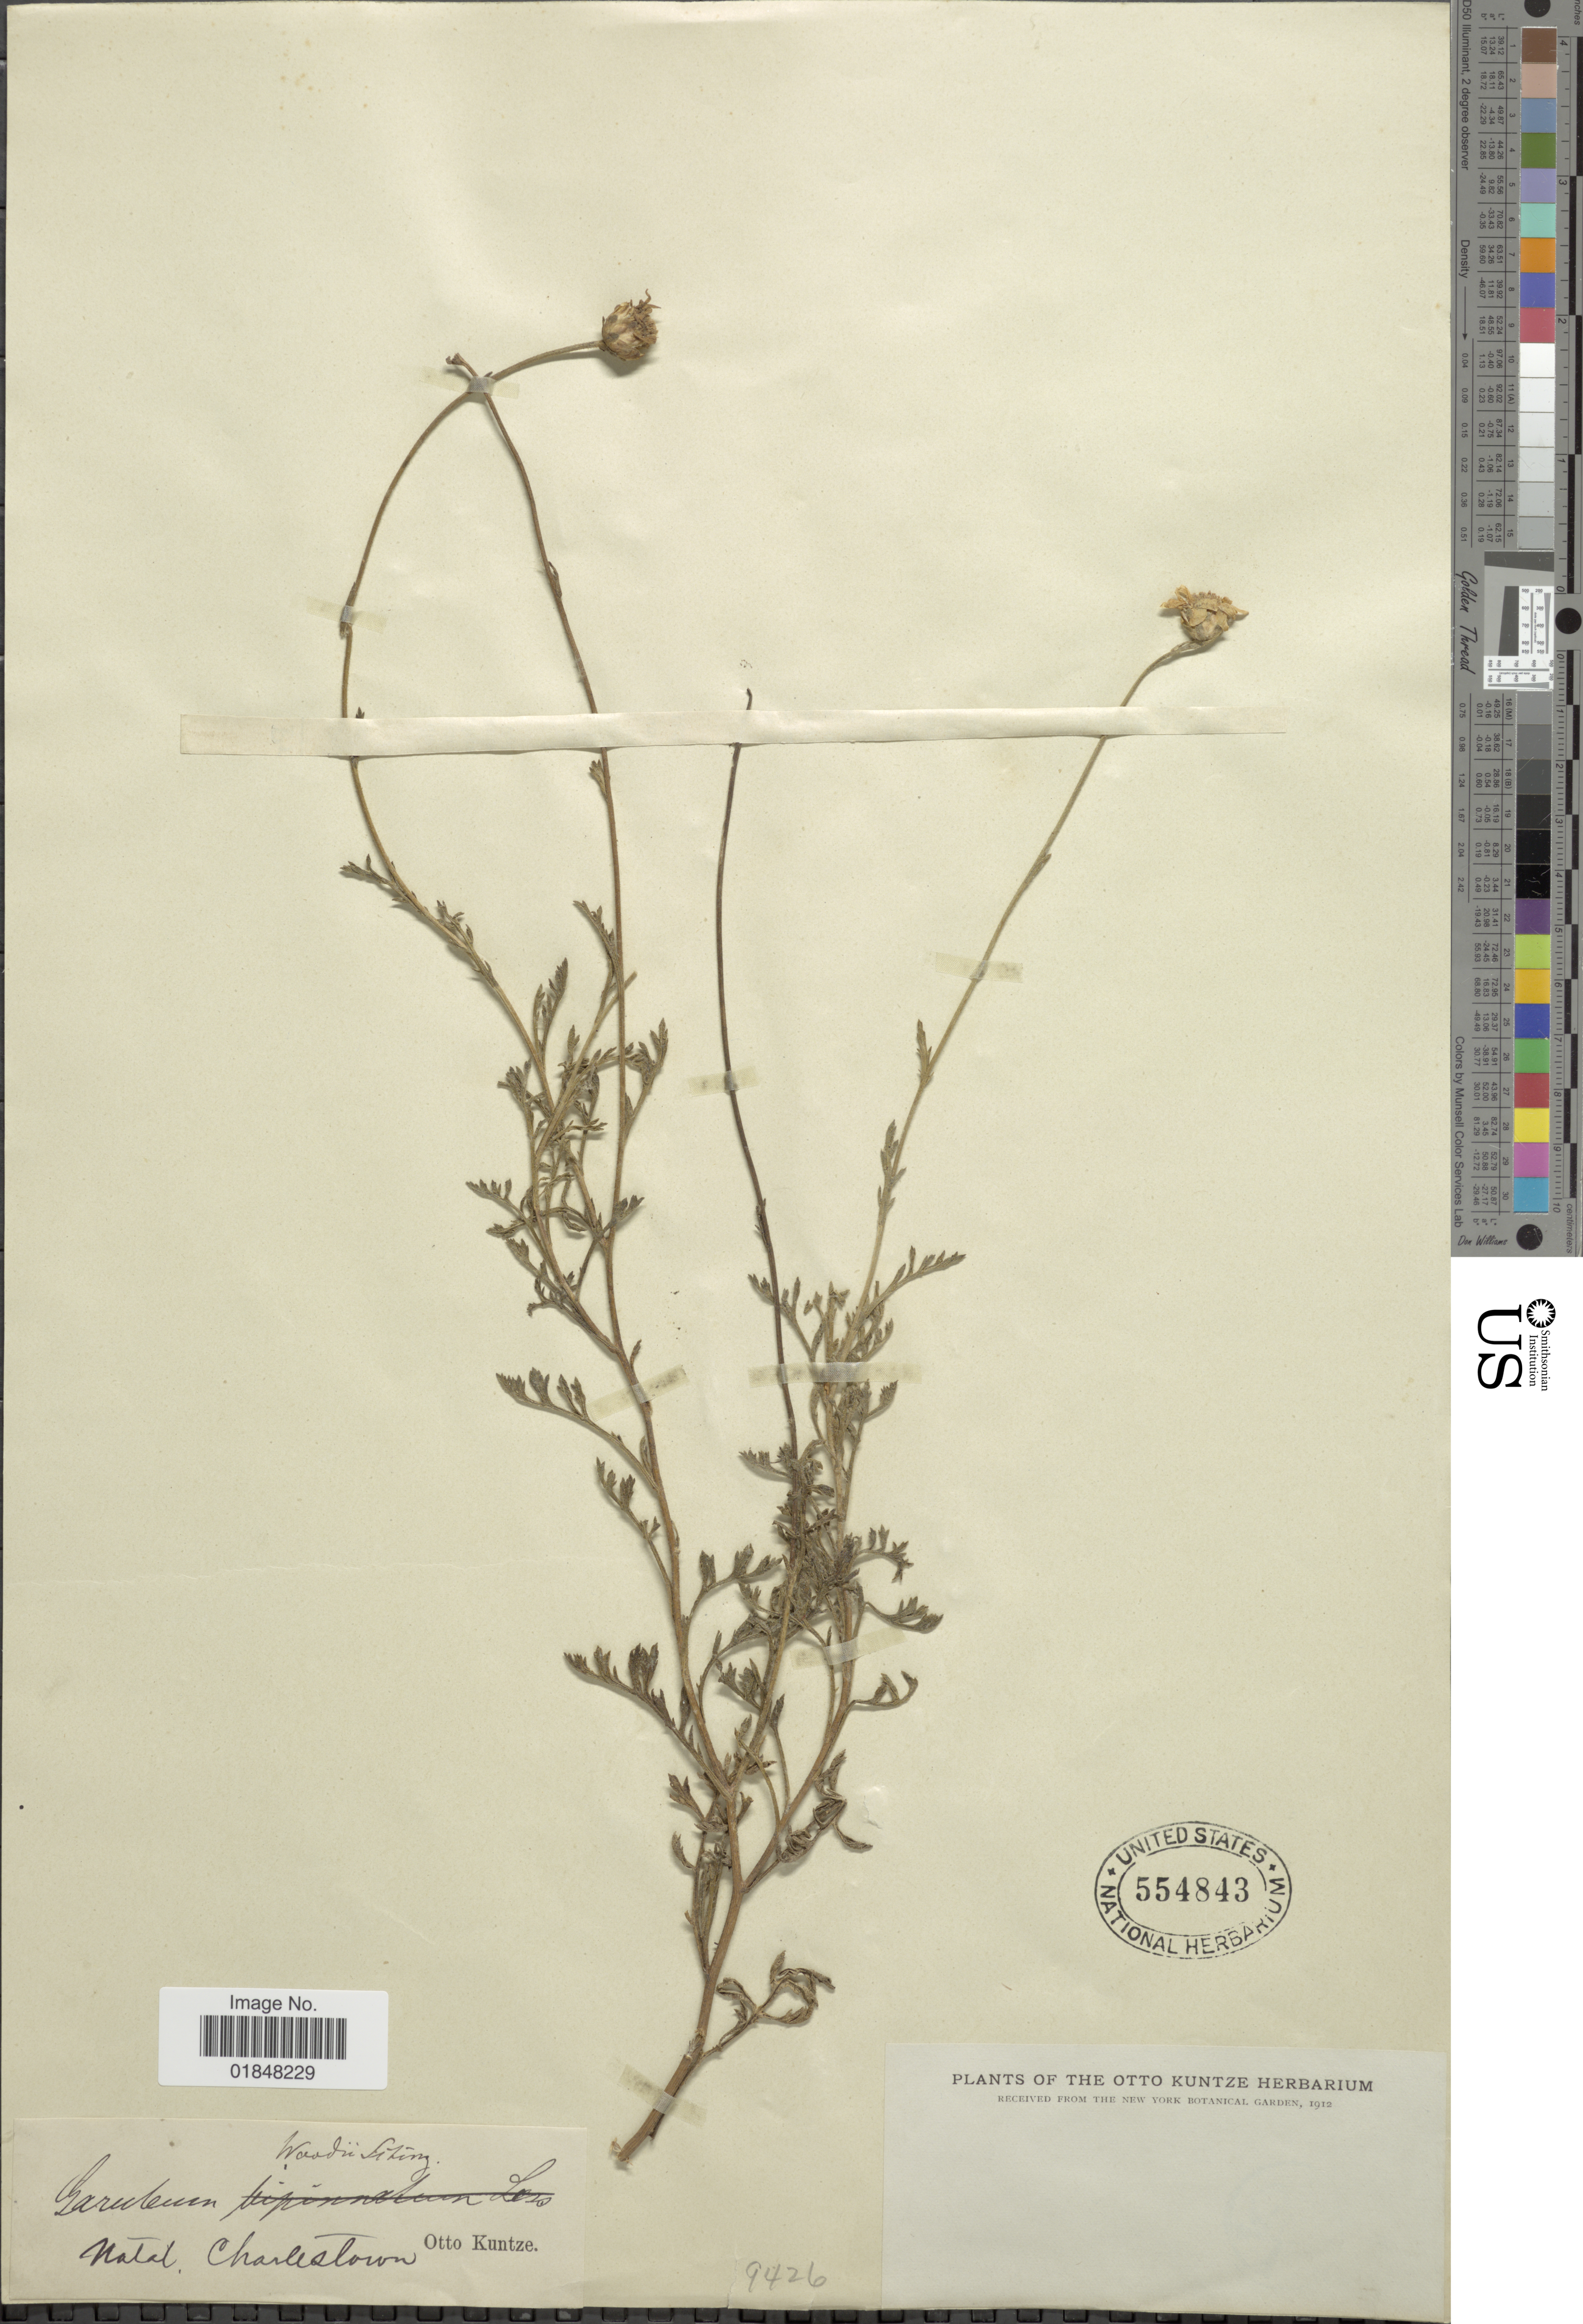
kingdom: Plantae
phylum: Tracheophyta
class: Magnoliopsida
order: Asterales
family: Asteraceae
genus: Garuleum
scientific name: Garuleum woodii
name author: Schinz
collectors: C.E.O. Kuntze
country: South Africa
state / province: KwaZulu-Natal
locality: Natal - Charlestown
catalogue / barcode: US 554843